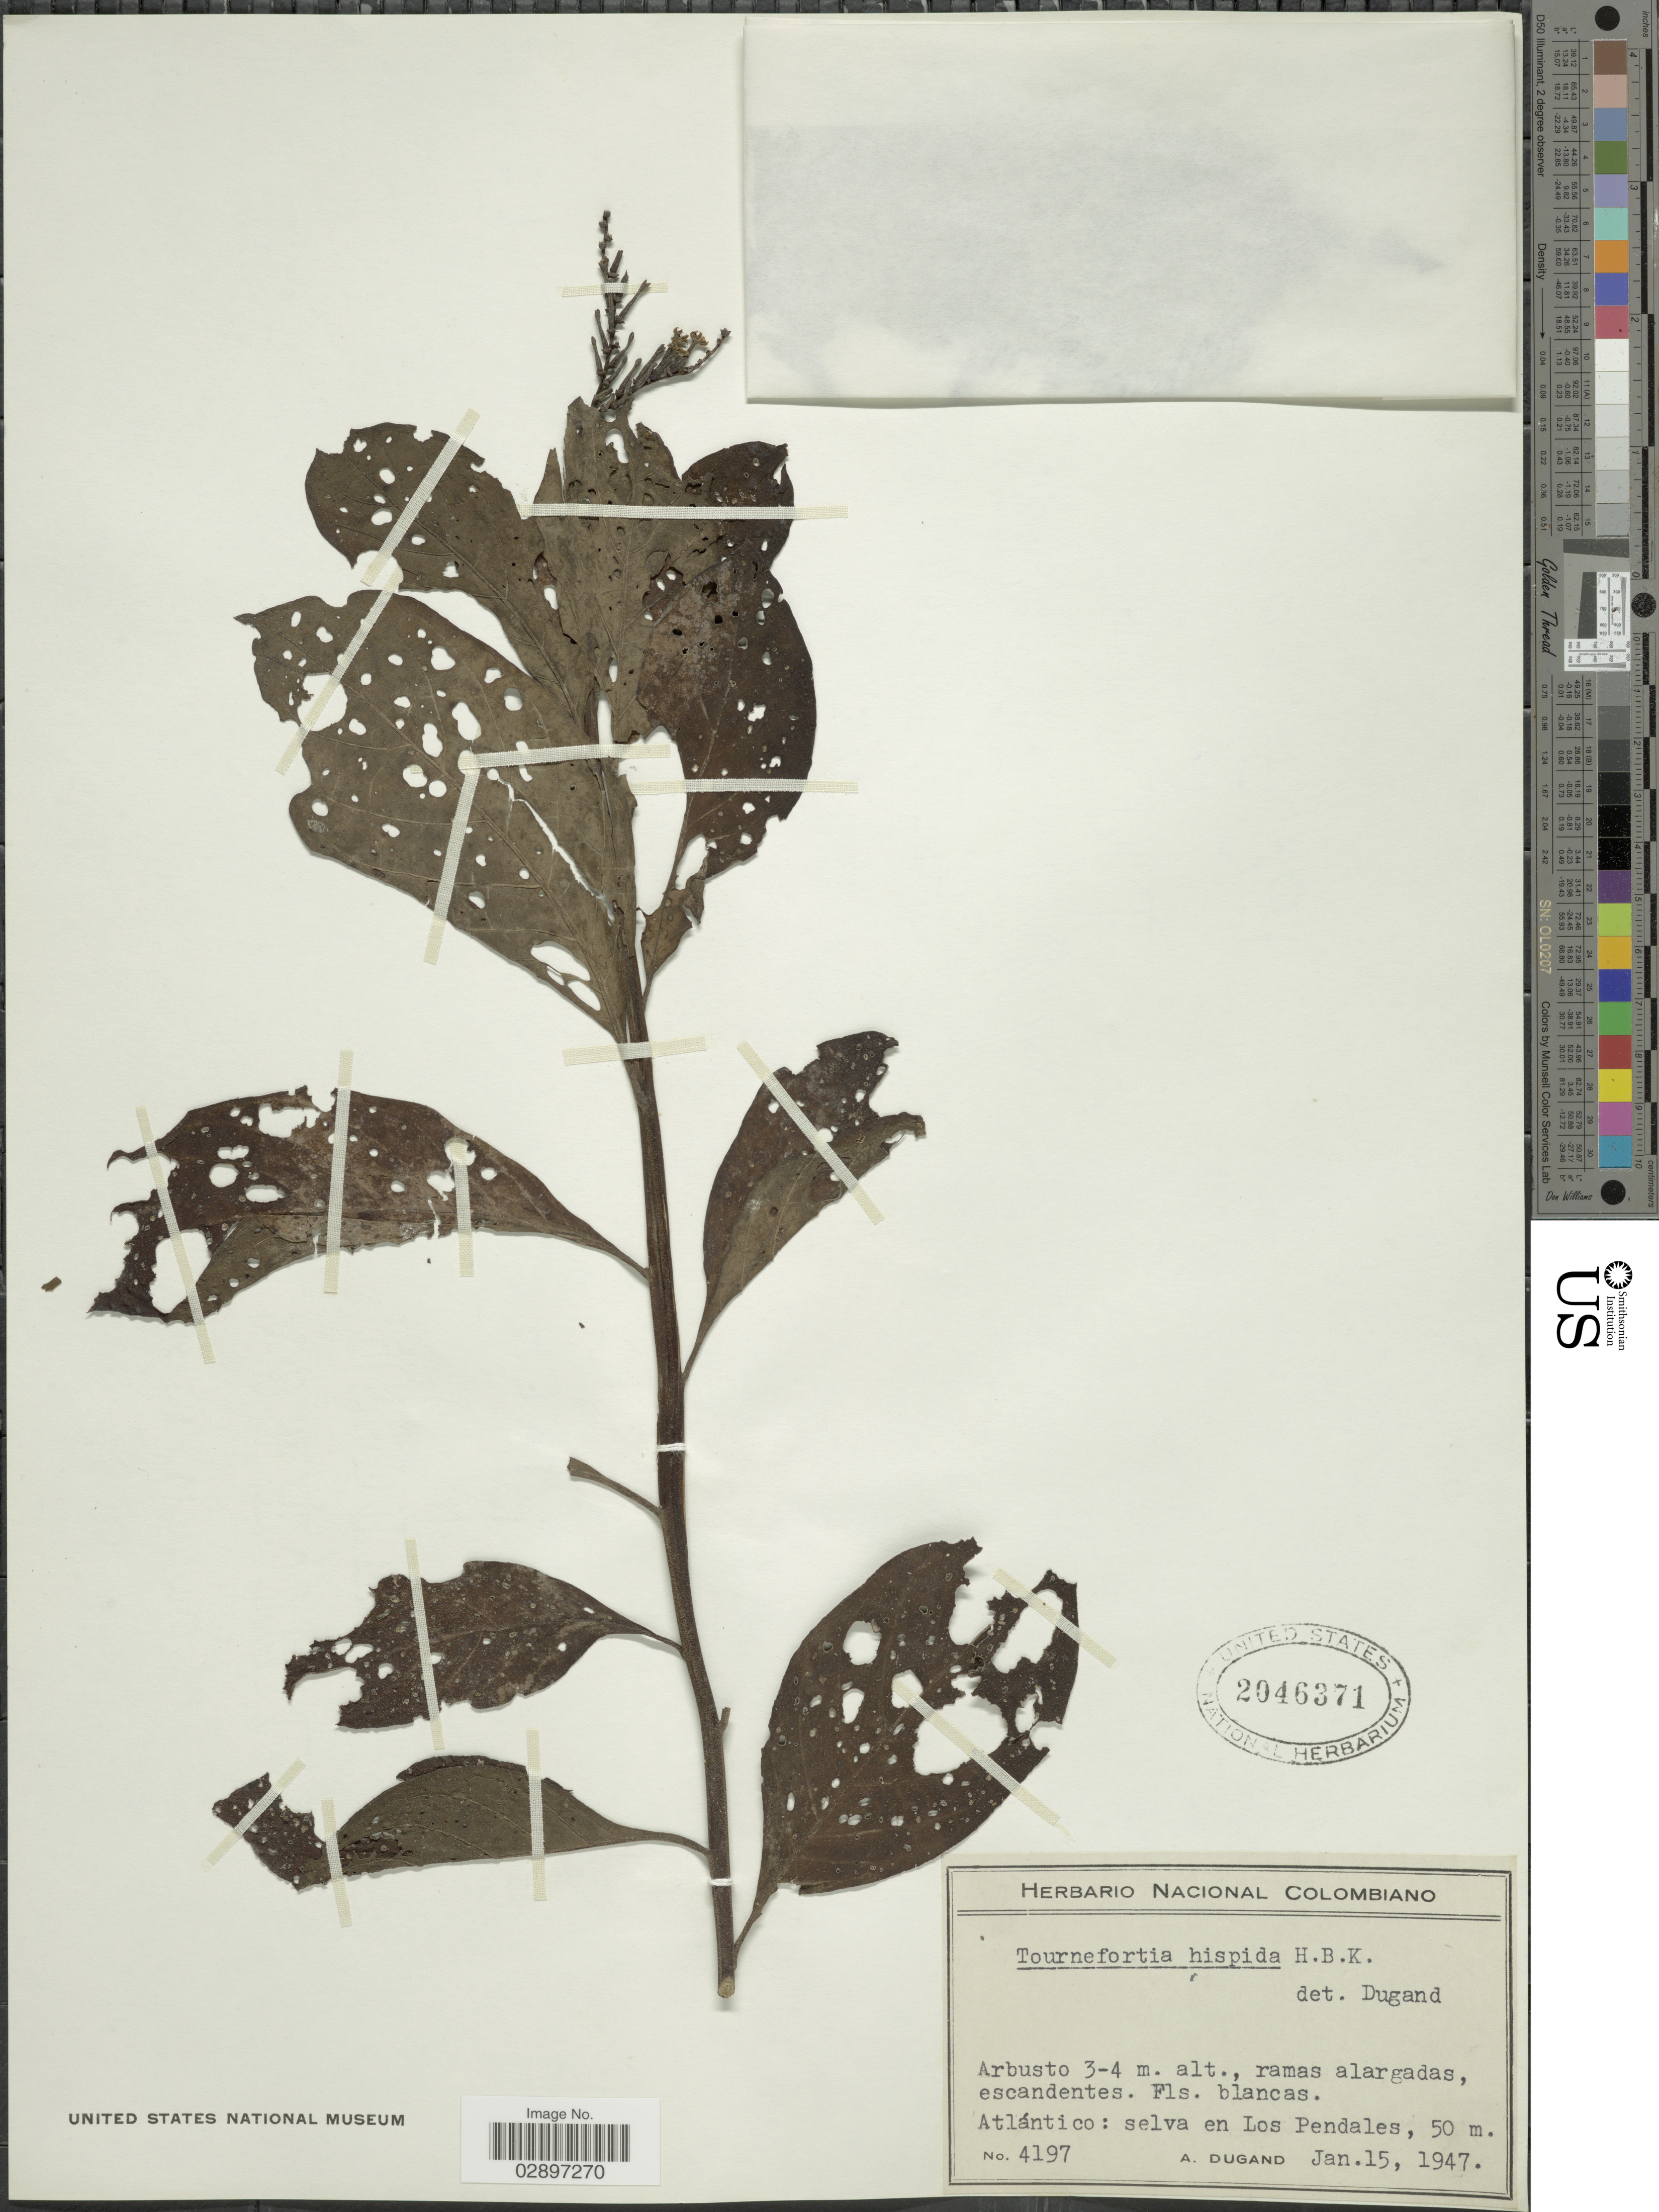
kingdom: Plantae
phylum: Tracheophyta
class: Magnoliopsida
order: Boraginales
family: Heliotropiaceae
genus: Tournefortia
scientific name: Tournefortia hispida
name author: Kunth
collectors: A. Dugand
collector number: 4197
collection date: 1947-01-15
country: Colombia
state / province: Atlántico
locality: Atlántico: selva en Los Pendales.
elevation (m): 50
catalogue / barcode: US 2046371